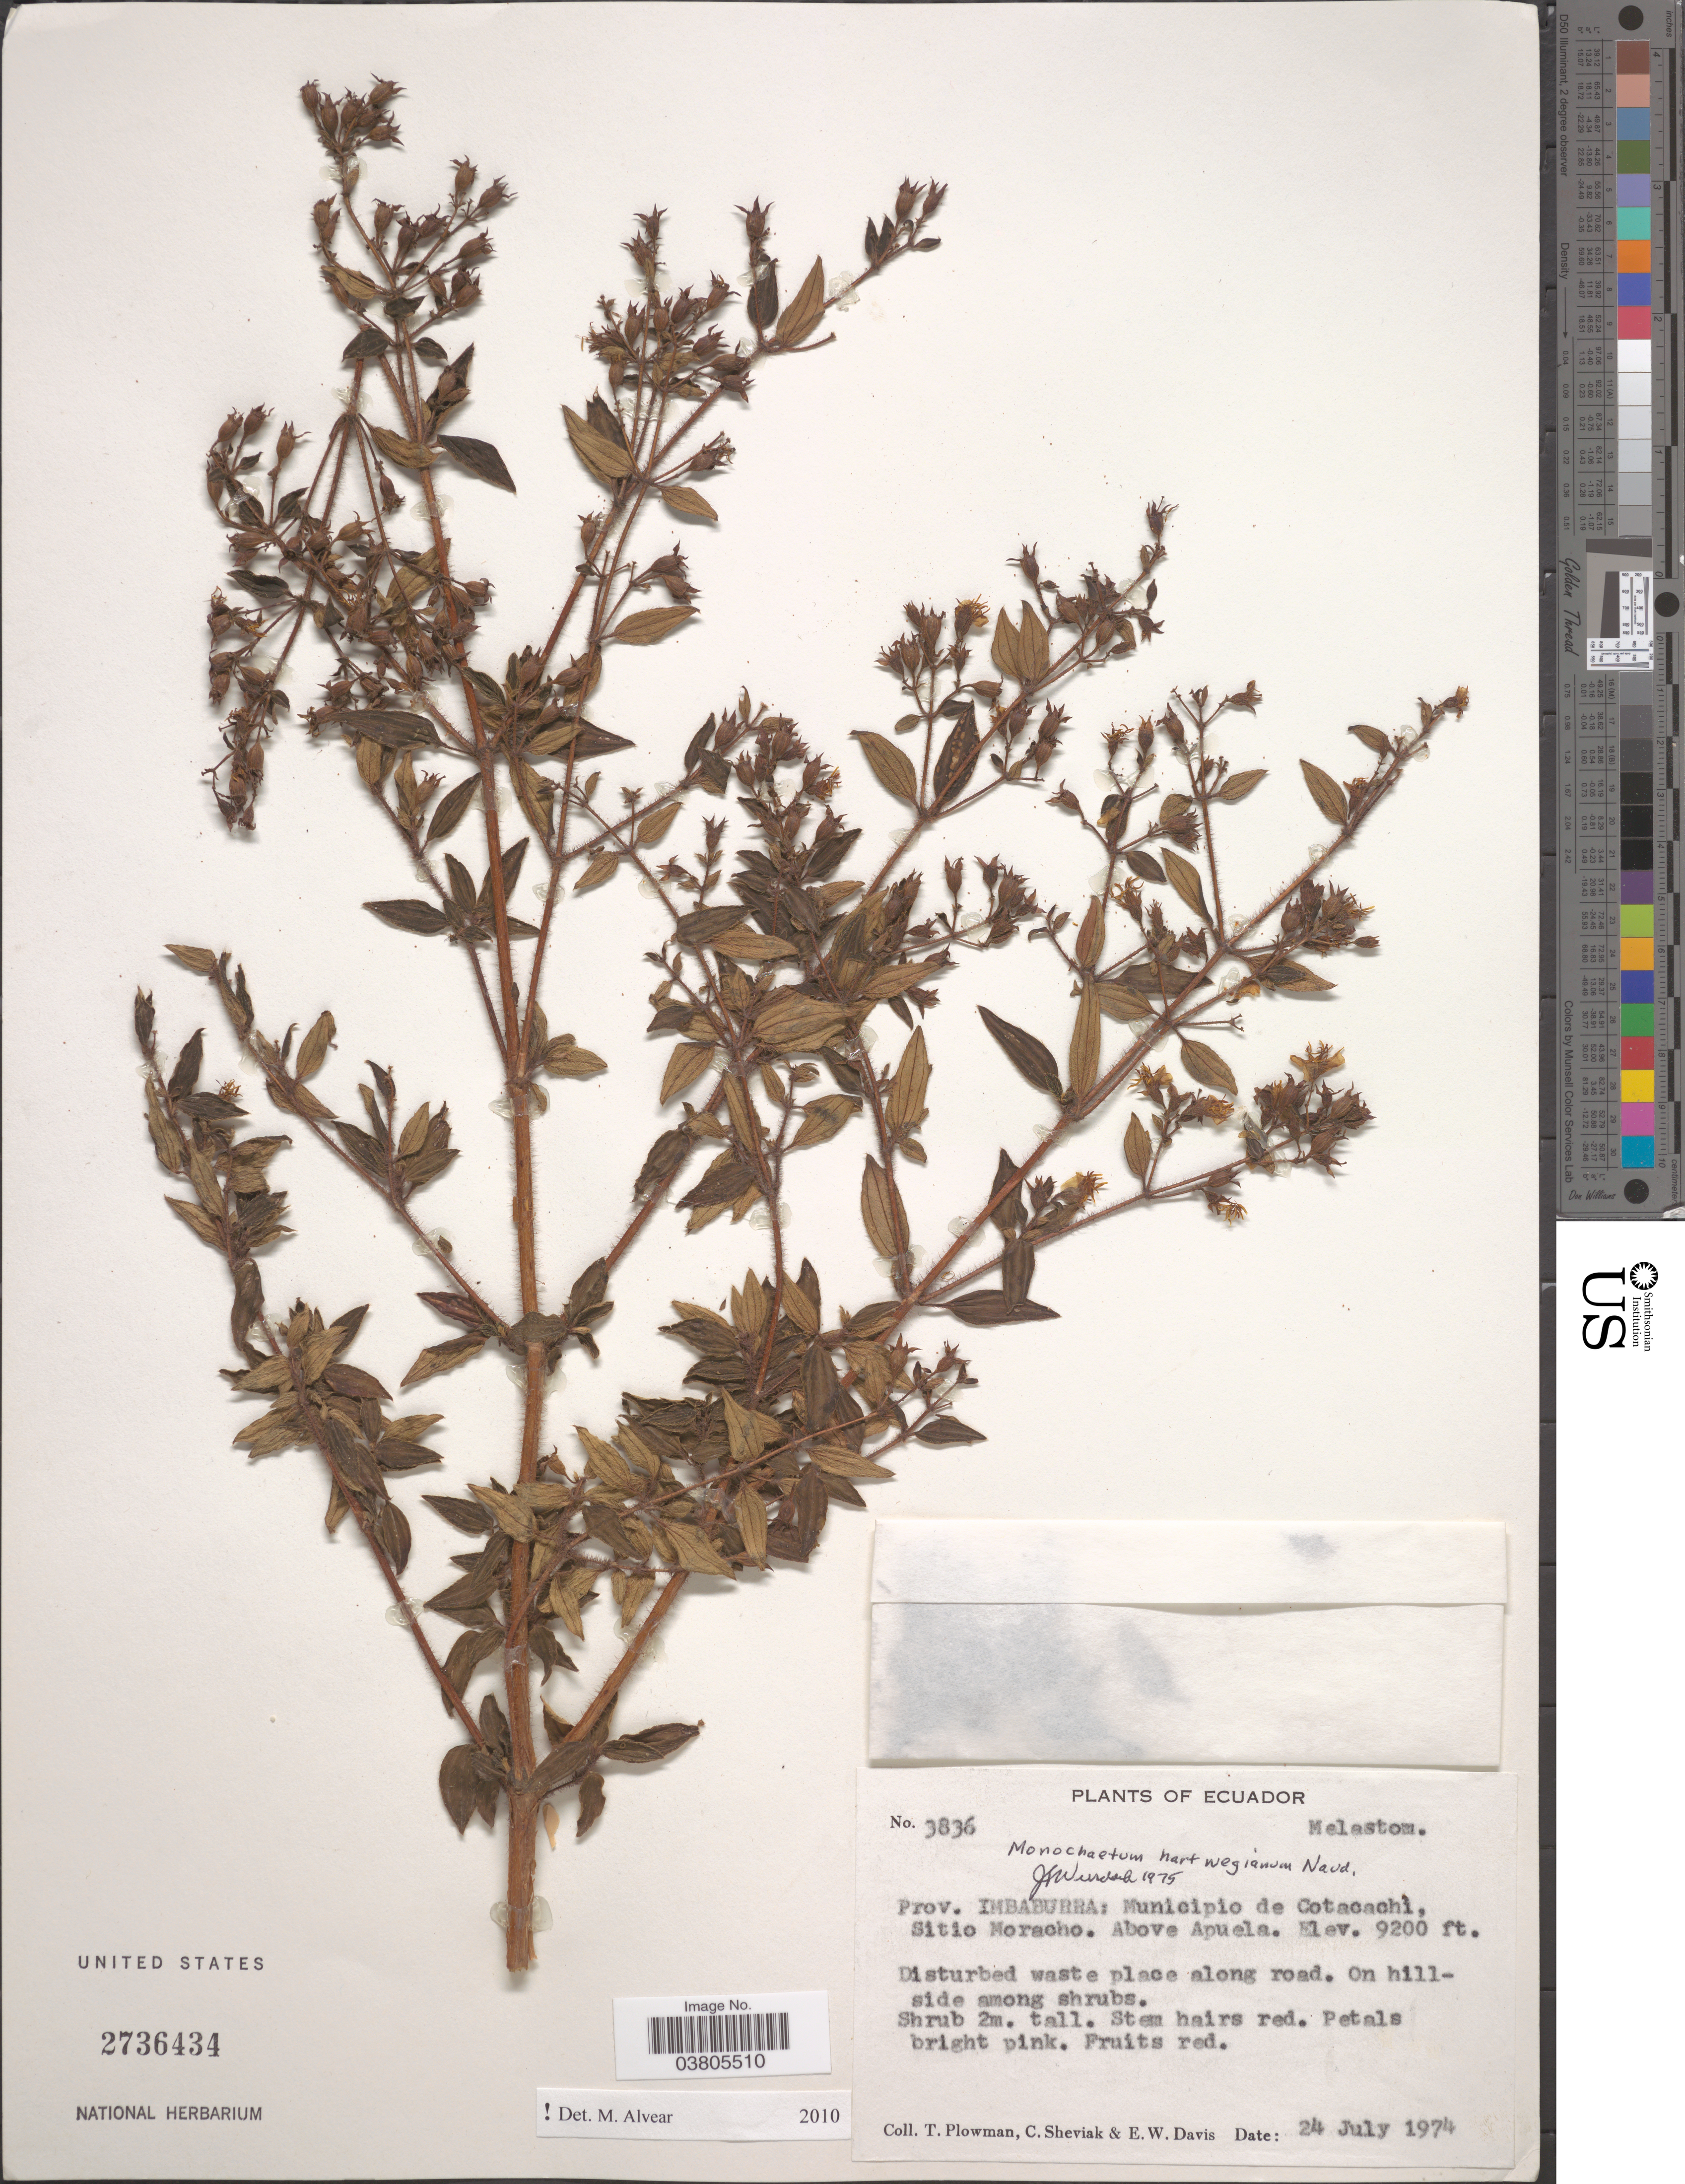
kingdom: Plantae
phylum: Tracheophyta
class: Magnoliopsida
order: Myrtales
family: Melastomataceae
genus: Monochaetum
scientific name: Monochaetum hartwegianum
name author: Naudin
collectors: T. Plowman, C. J. Sheviak & E. W. Davis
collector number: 3836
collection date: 1974-07-24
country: Ecuador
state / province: Imbabura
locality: Prov. Imbaburra: Municipio de Cotacachi, Sitio Moracho. Above Apuela.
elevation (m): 2804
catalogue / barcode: US 2736434